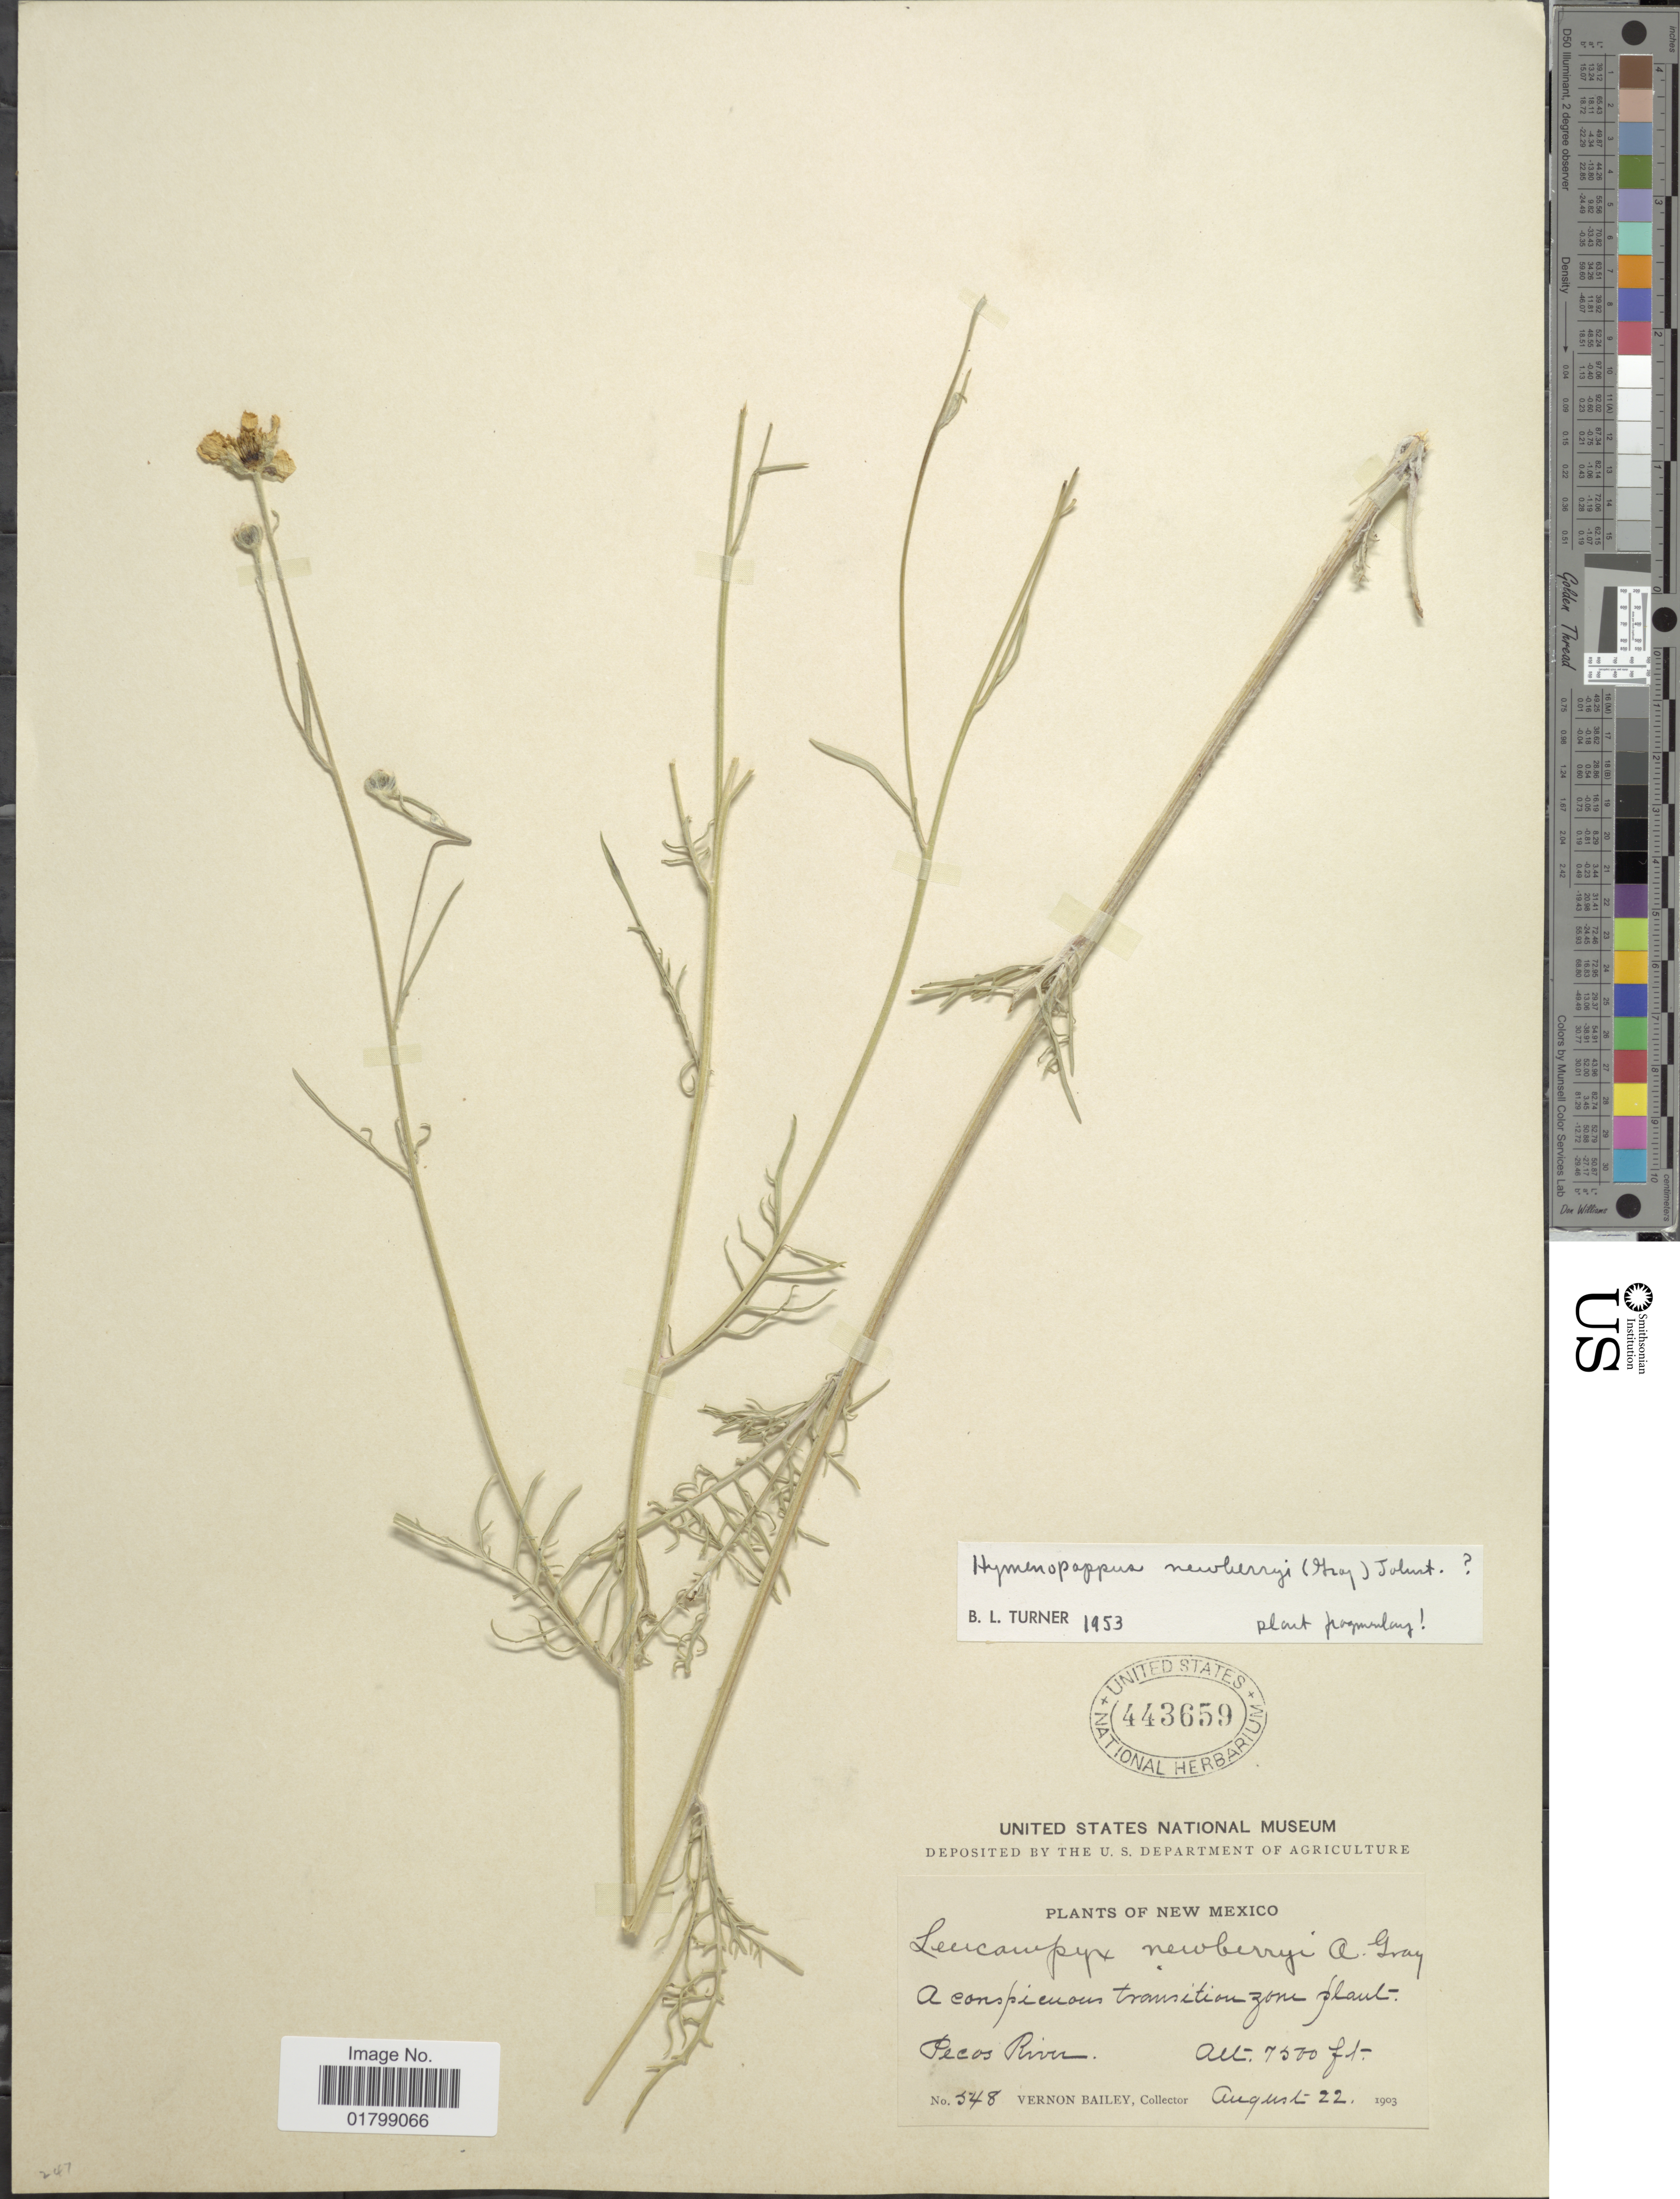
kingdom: Plantae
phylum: Tracheophyta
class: Magnoliopsida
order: Asterales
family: Asteraceae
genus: Hymenopappus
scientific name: Hymenopappus newberryi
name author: (D.D. Keck) B.L. Turner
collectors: V. O. Bailey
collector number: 548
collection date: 1903-08-22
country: United States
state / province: New Mexico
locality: Pecos River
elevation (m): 2286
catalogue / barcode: US 443659